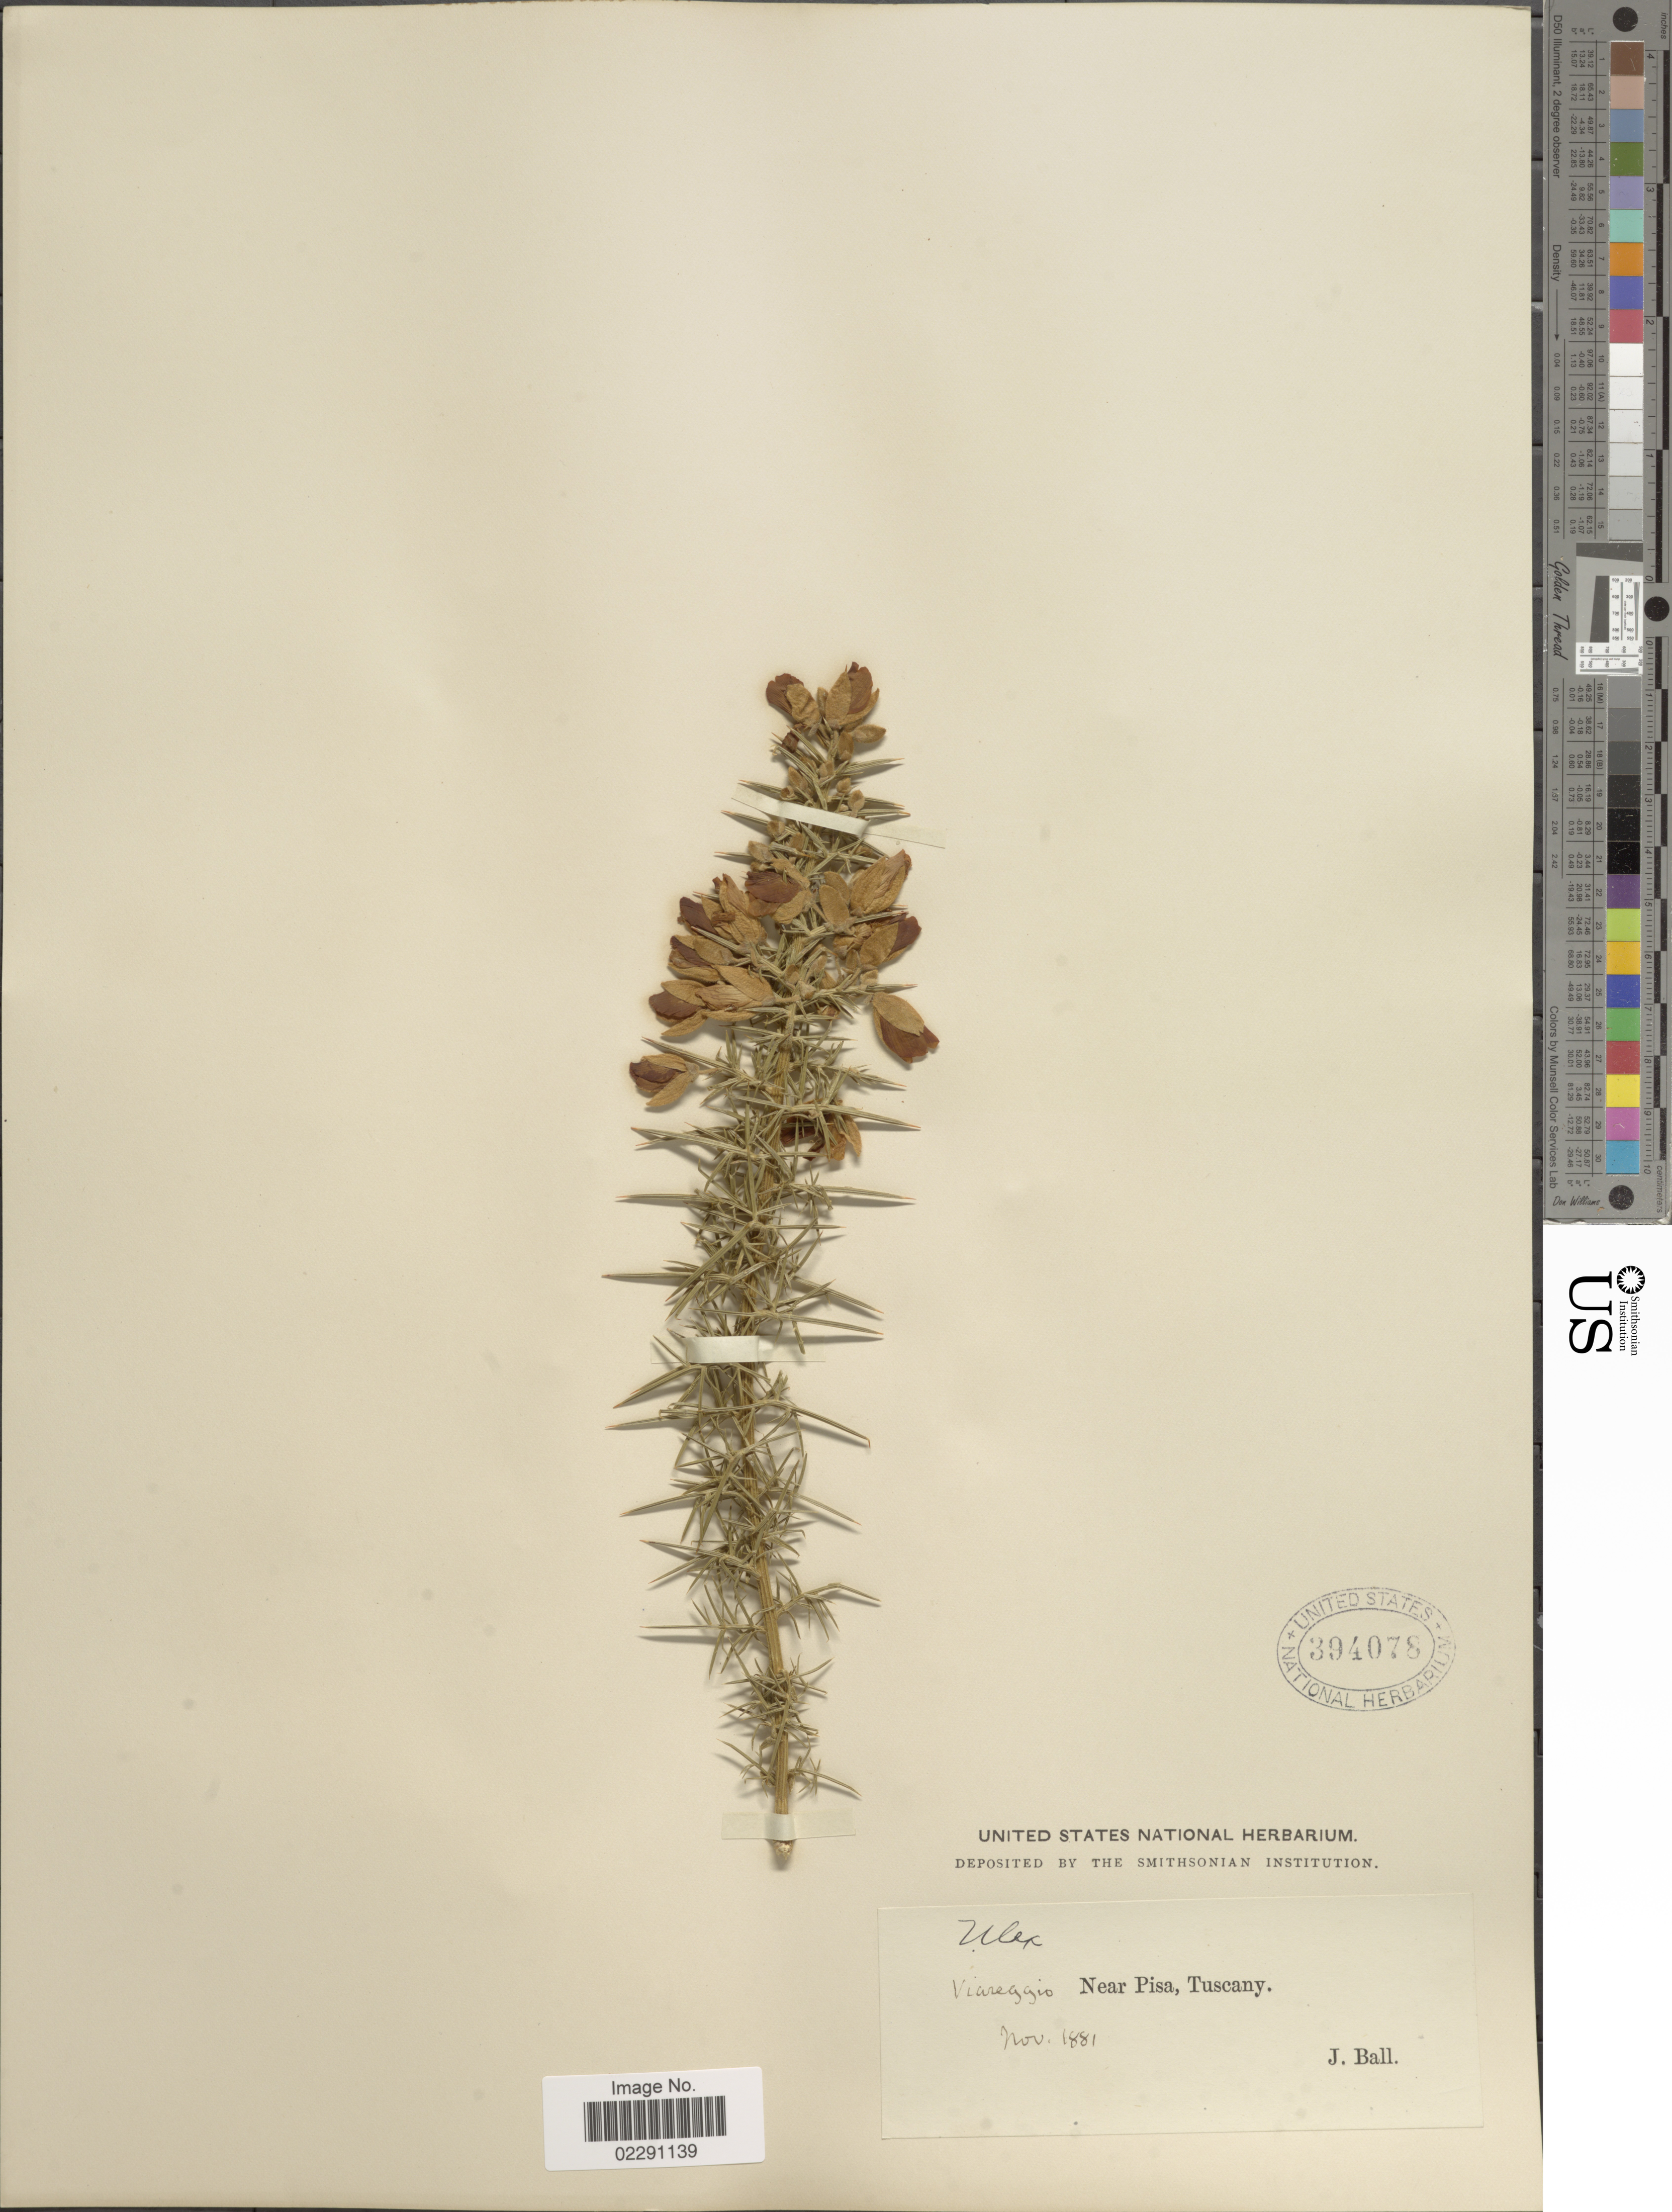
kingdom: Plantae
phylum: Tracheophyta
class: Magnoliopsida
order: Fabales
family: Fabaceae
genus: Ulex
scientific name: Ulex sp.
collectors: J. Ball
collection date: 1881-11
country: Italy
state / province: Tuscany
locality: Viareggio, near Pisa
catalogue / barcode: US 394078